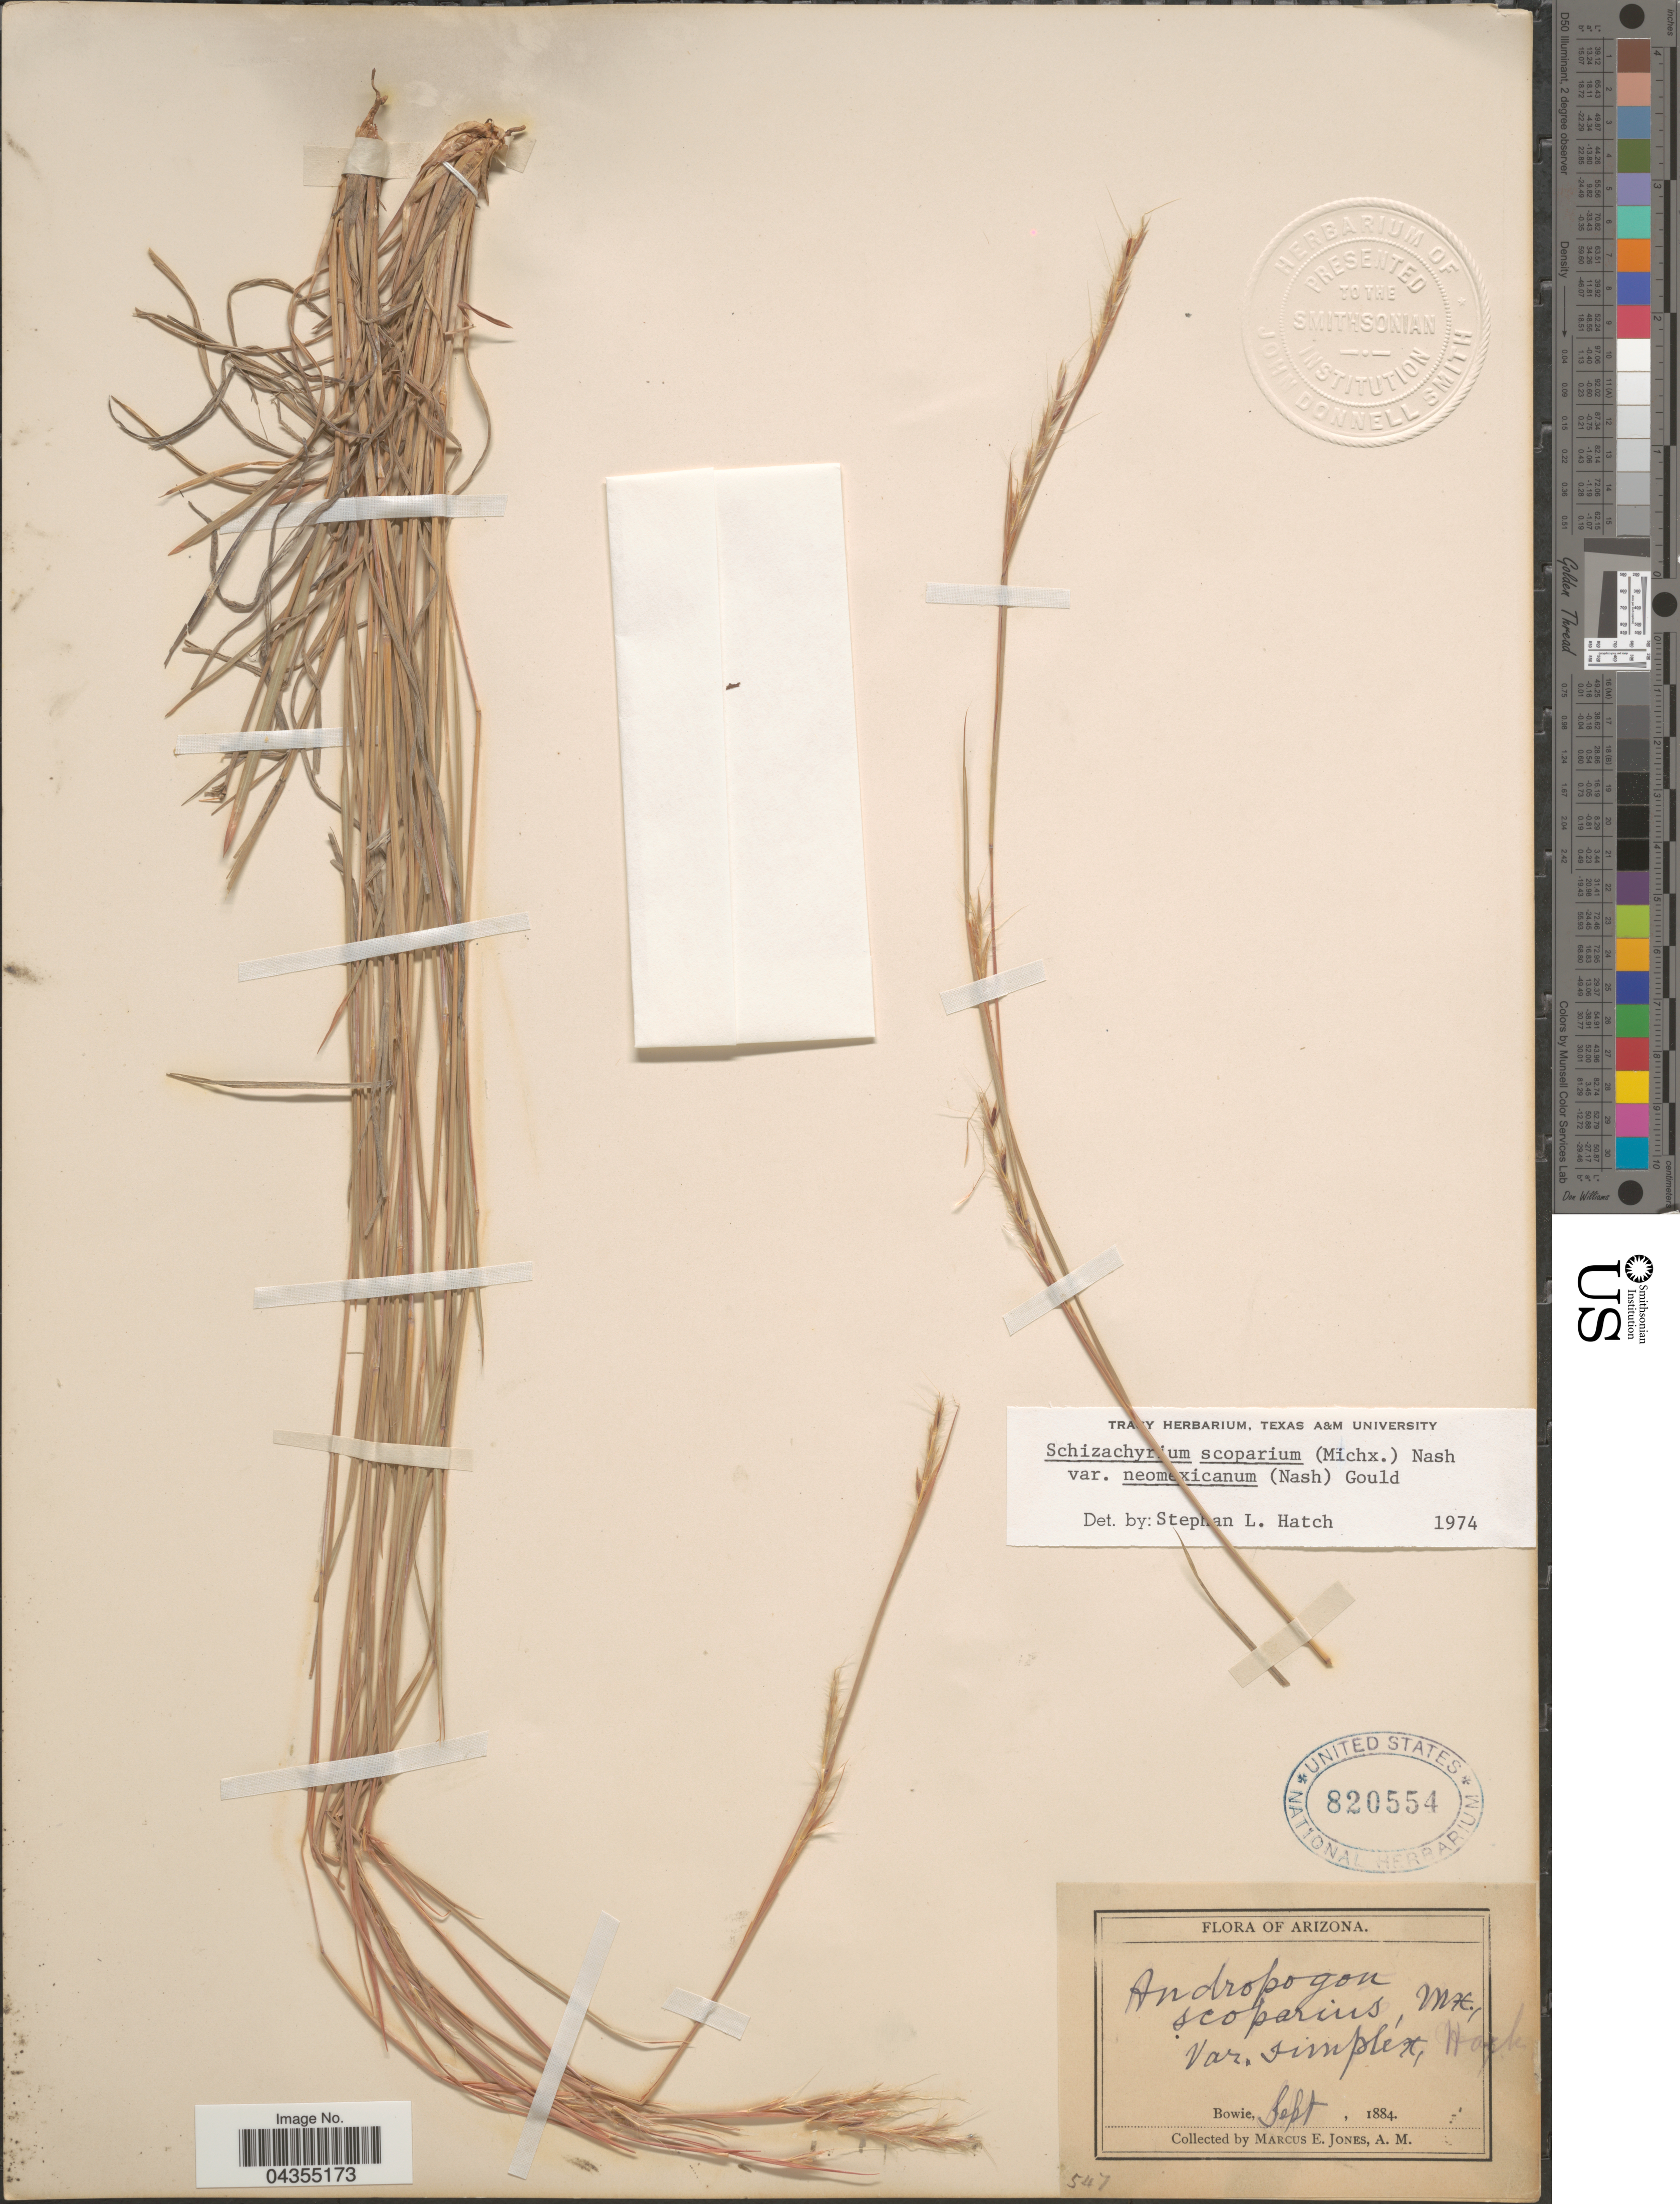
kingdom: Plantae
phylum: Tracheophyta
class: Liliopsida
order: Poales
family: Poaceae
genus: Schizachyrium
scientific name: Schizachyrium scoparium var. neomexicanum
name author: (Nash) Gould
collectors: M. E. Jones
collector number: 547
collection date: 1884-09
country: United States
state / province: Arizona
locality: Bowie.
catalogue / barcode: US 820554